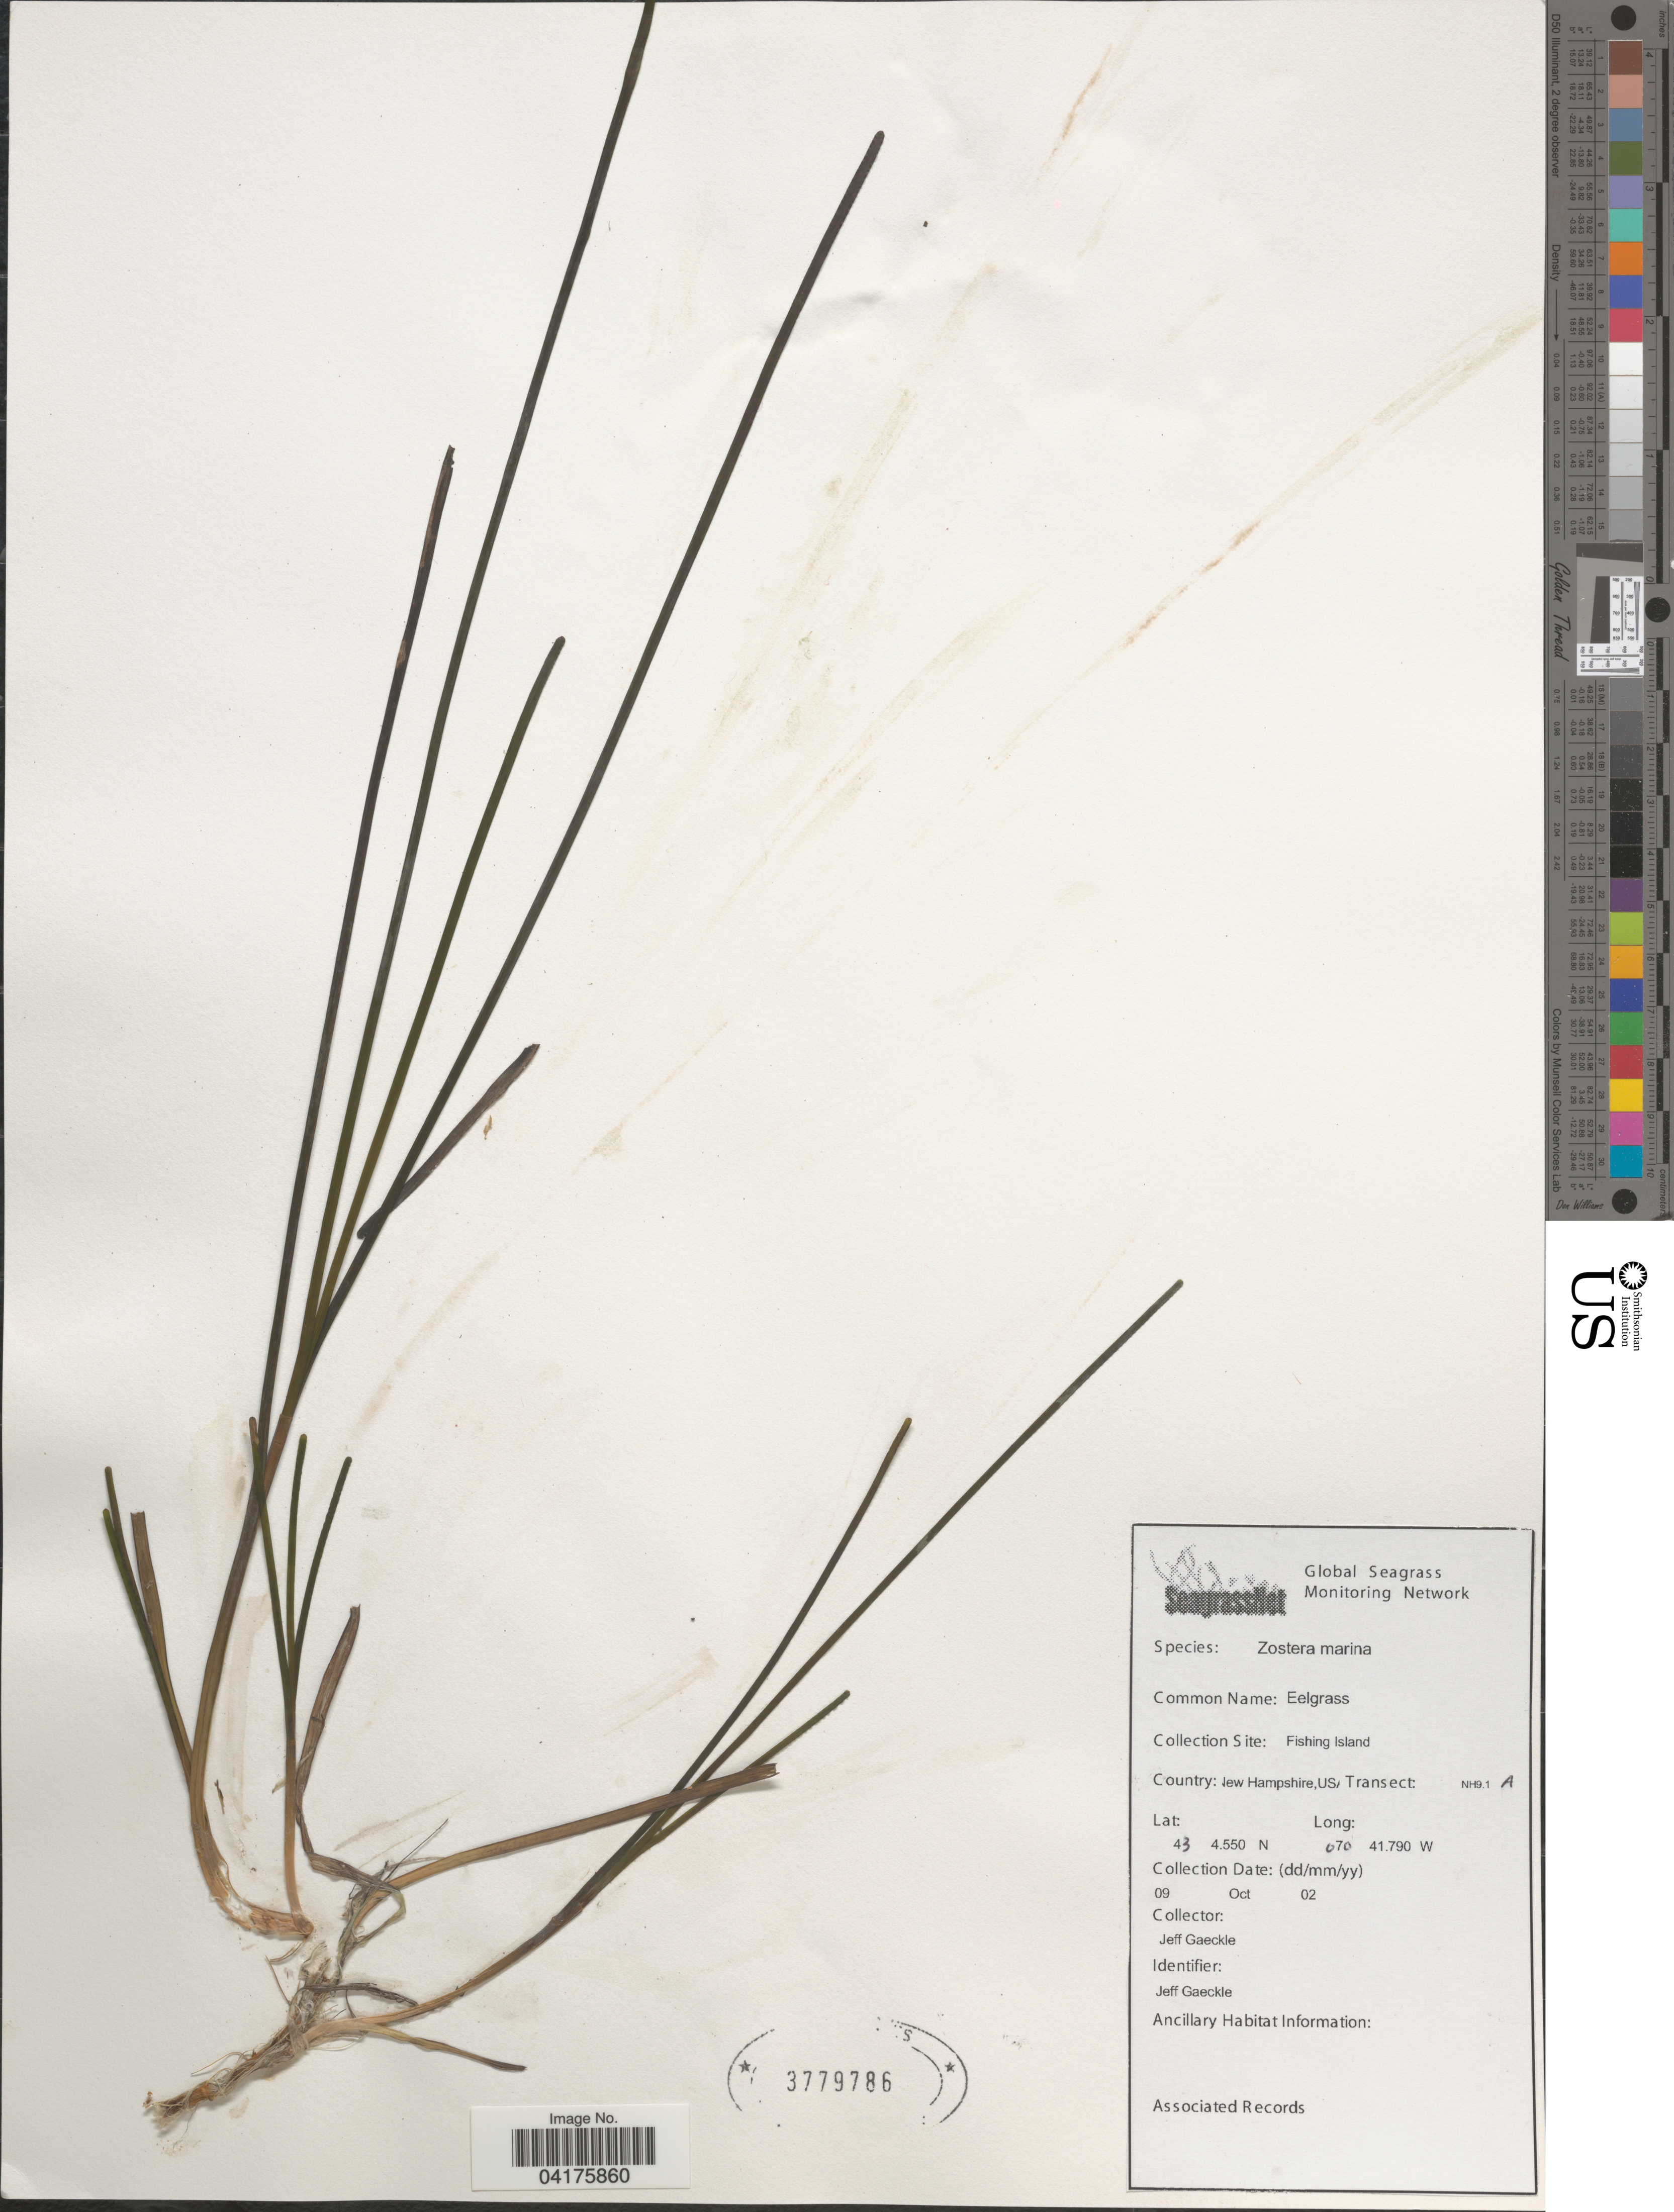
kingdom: Plantae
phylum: Tracheophyta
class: Liliopsida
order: Alismatales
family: Zosteraceae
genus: Zostera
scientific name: Zostera marina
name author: L.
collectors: J. Gaeckle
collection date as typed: Transcribed d/m/y: 9/10/2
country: United States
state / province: New Hampshire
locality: Fishing Island.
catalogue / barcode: US 3779786